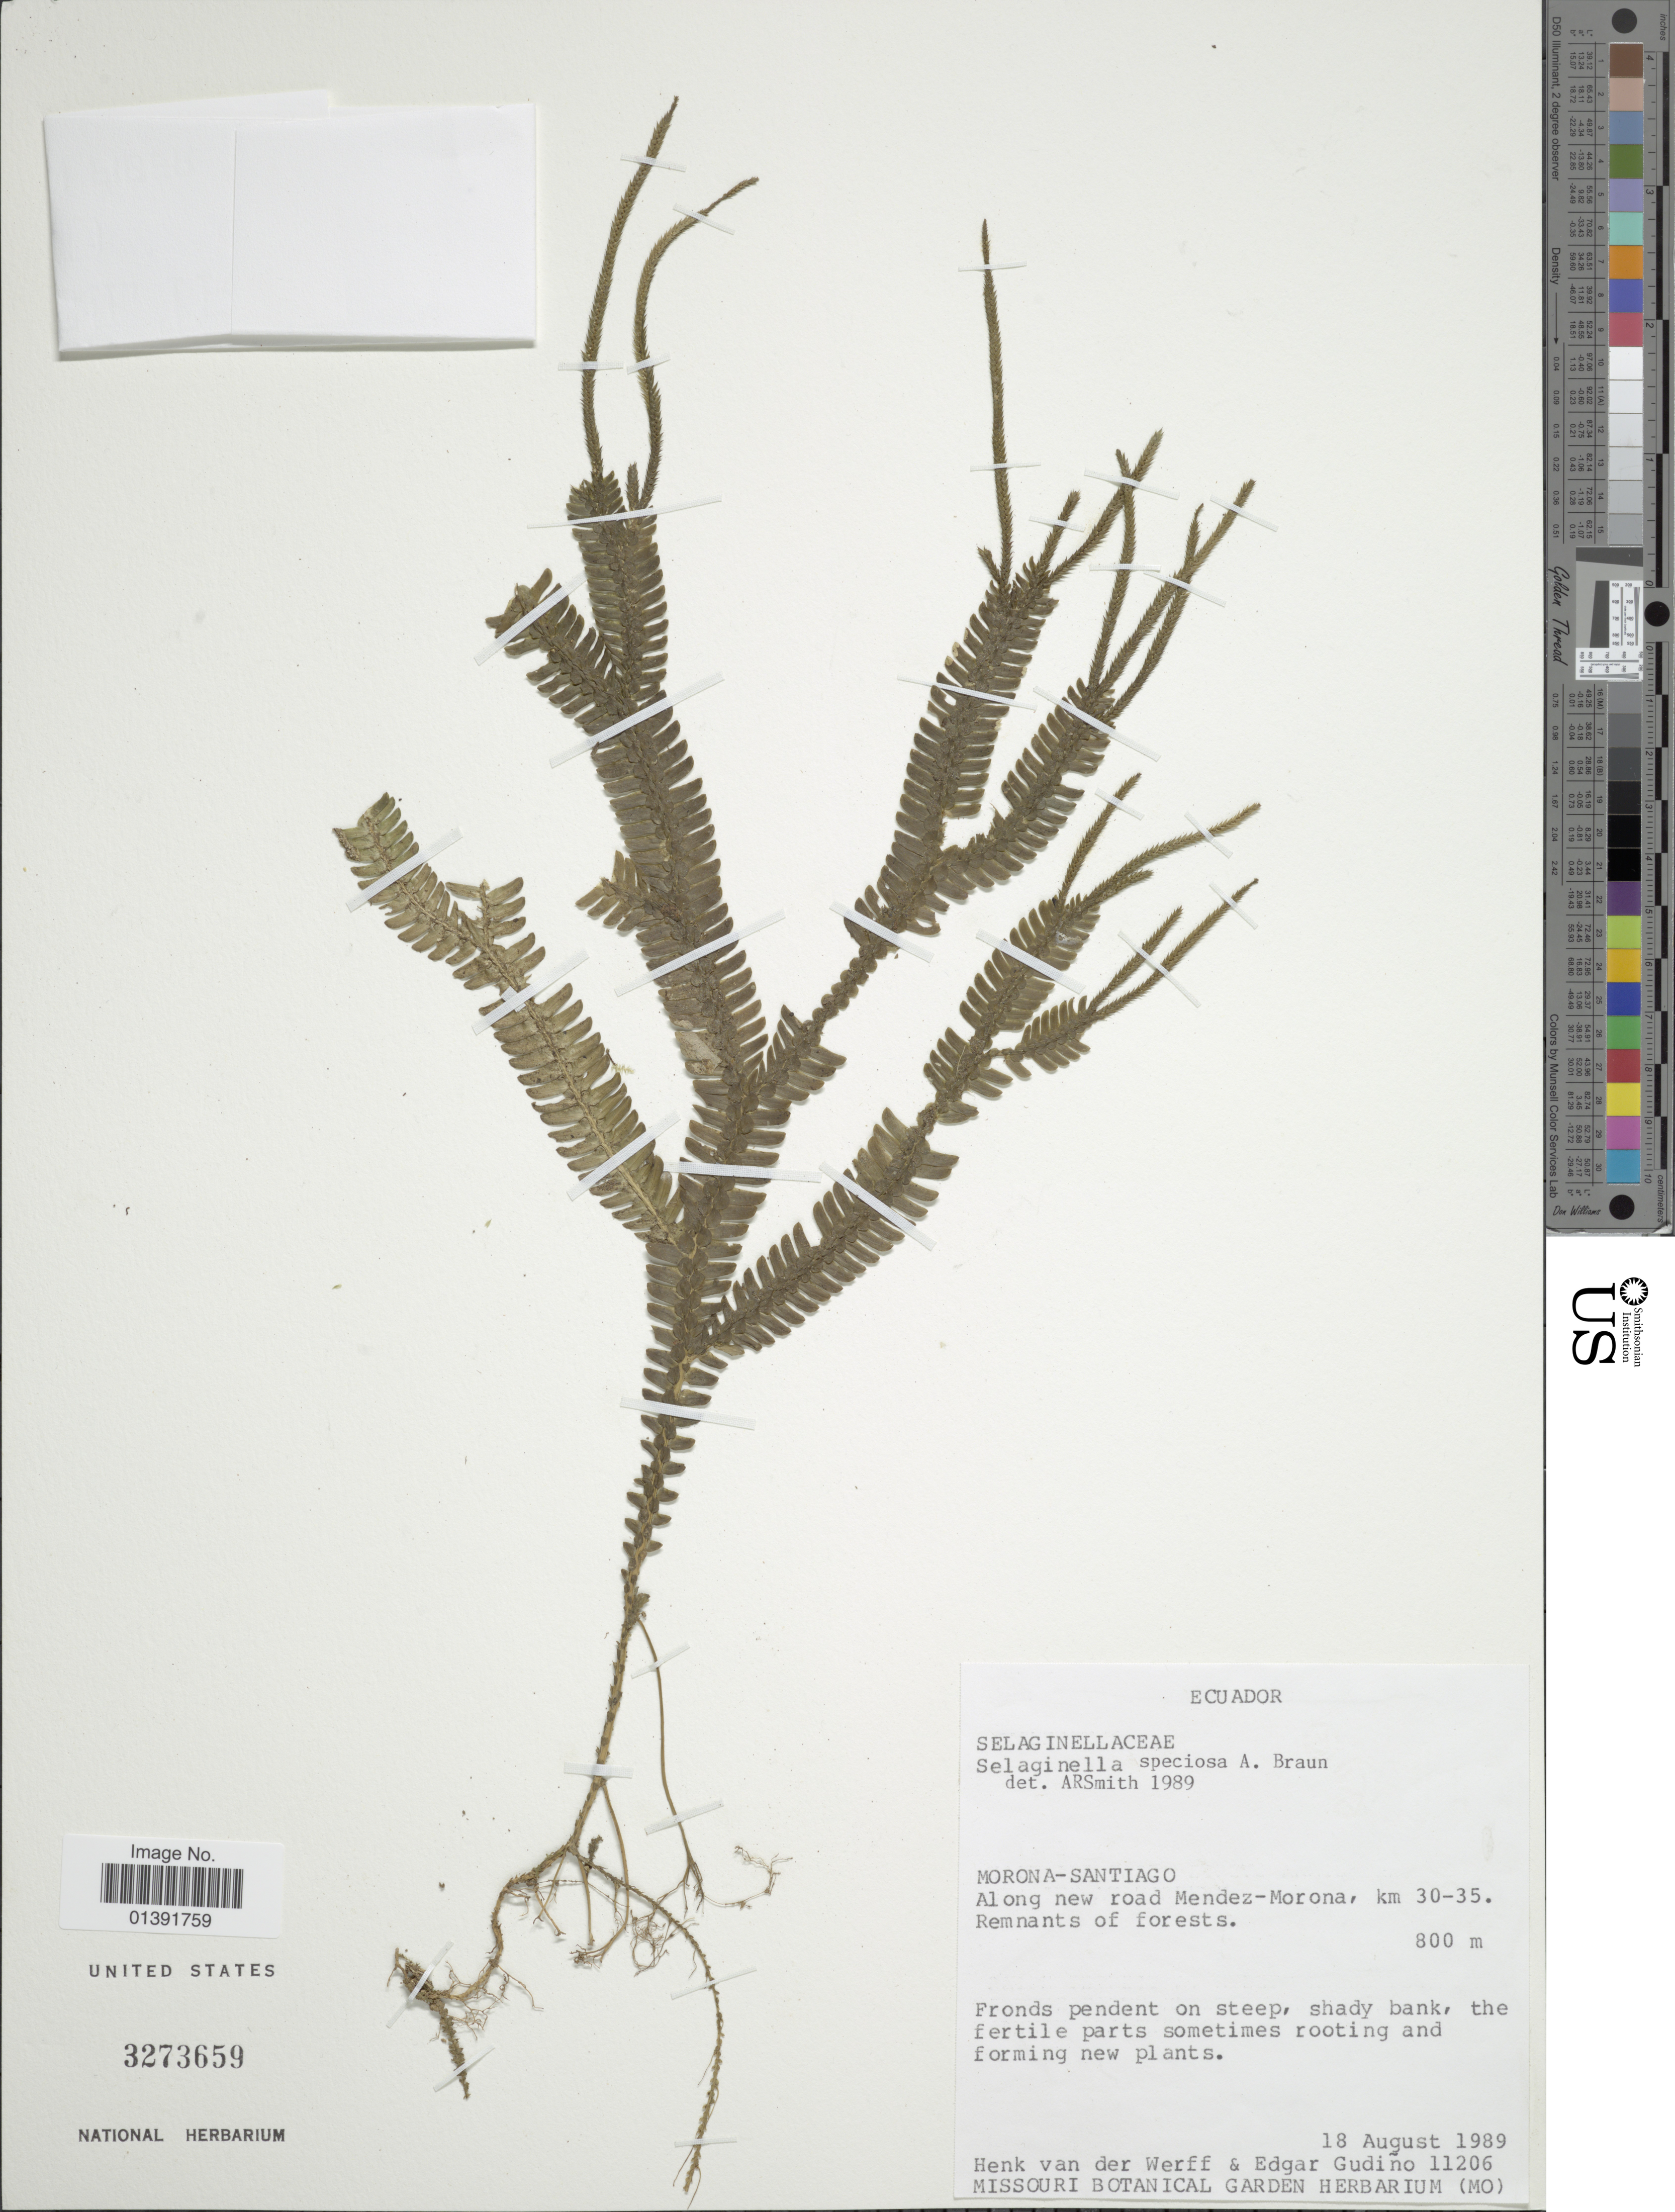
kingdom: Plantae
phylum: Tracheophyta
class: Lycopodiopsida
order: Selaginellales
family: Selaginellaceae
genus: Selaginella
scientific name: Selaginella speciosa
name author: A. Braun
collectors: H. van der Werff & E. Gudiño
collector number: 11206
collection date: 1989-08-18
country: Ecuador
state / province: Morona-Santiago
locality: Along new road to Mendez-Morona, km 30-35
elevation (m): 800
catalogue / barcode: US 3273659